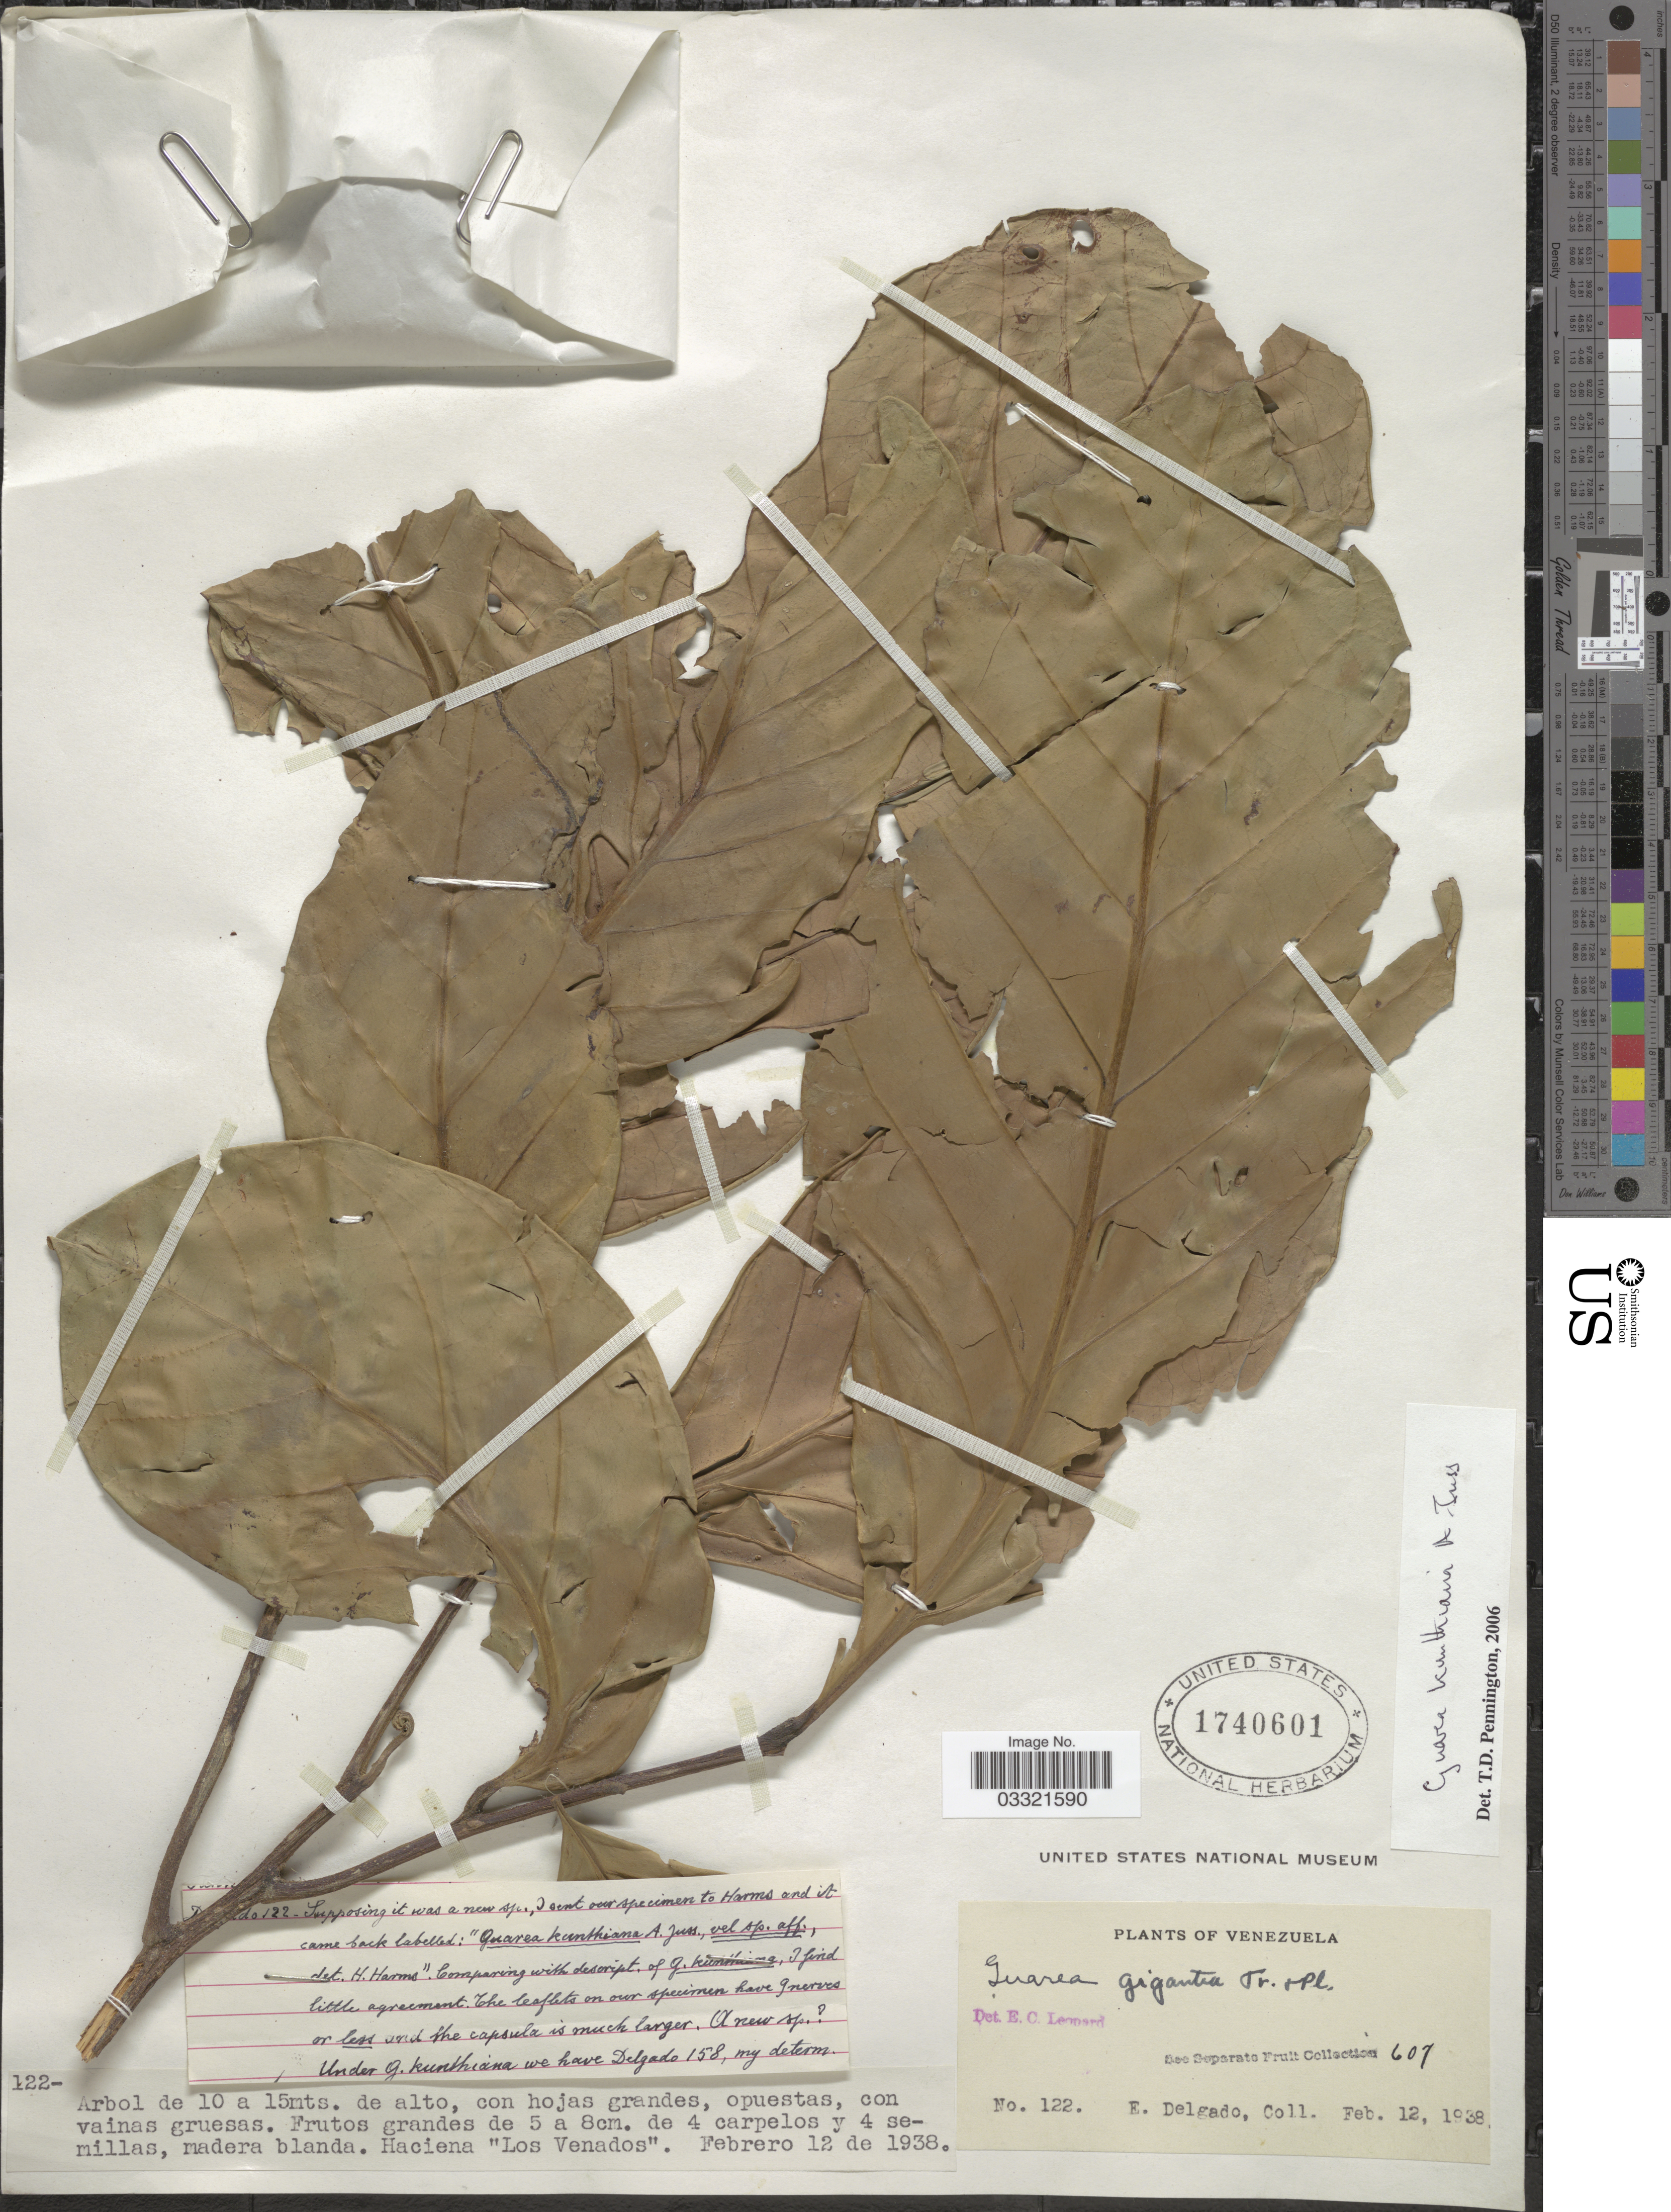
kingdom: Plantae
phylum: Tracheophyta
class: Magnoliopsida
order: Sapindales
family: Meliaceae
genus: Guarea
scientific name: Guarea kunthiana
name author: A. Juss.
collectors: E. Delgado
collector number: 122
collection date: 1938-02-12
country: Venezuela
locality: Haciena "Los Venados".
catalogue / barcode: US 1740601